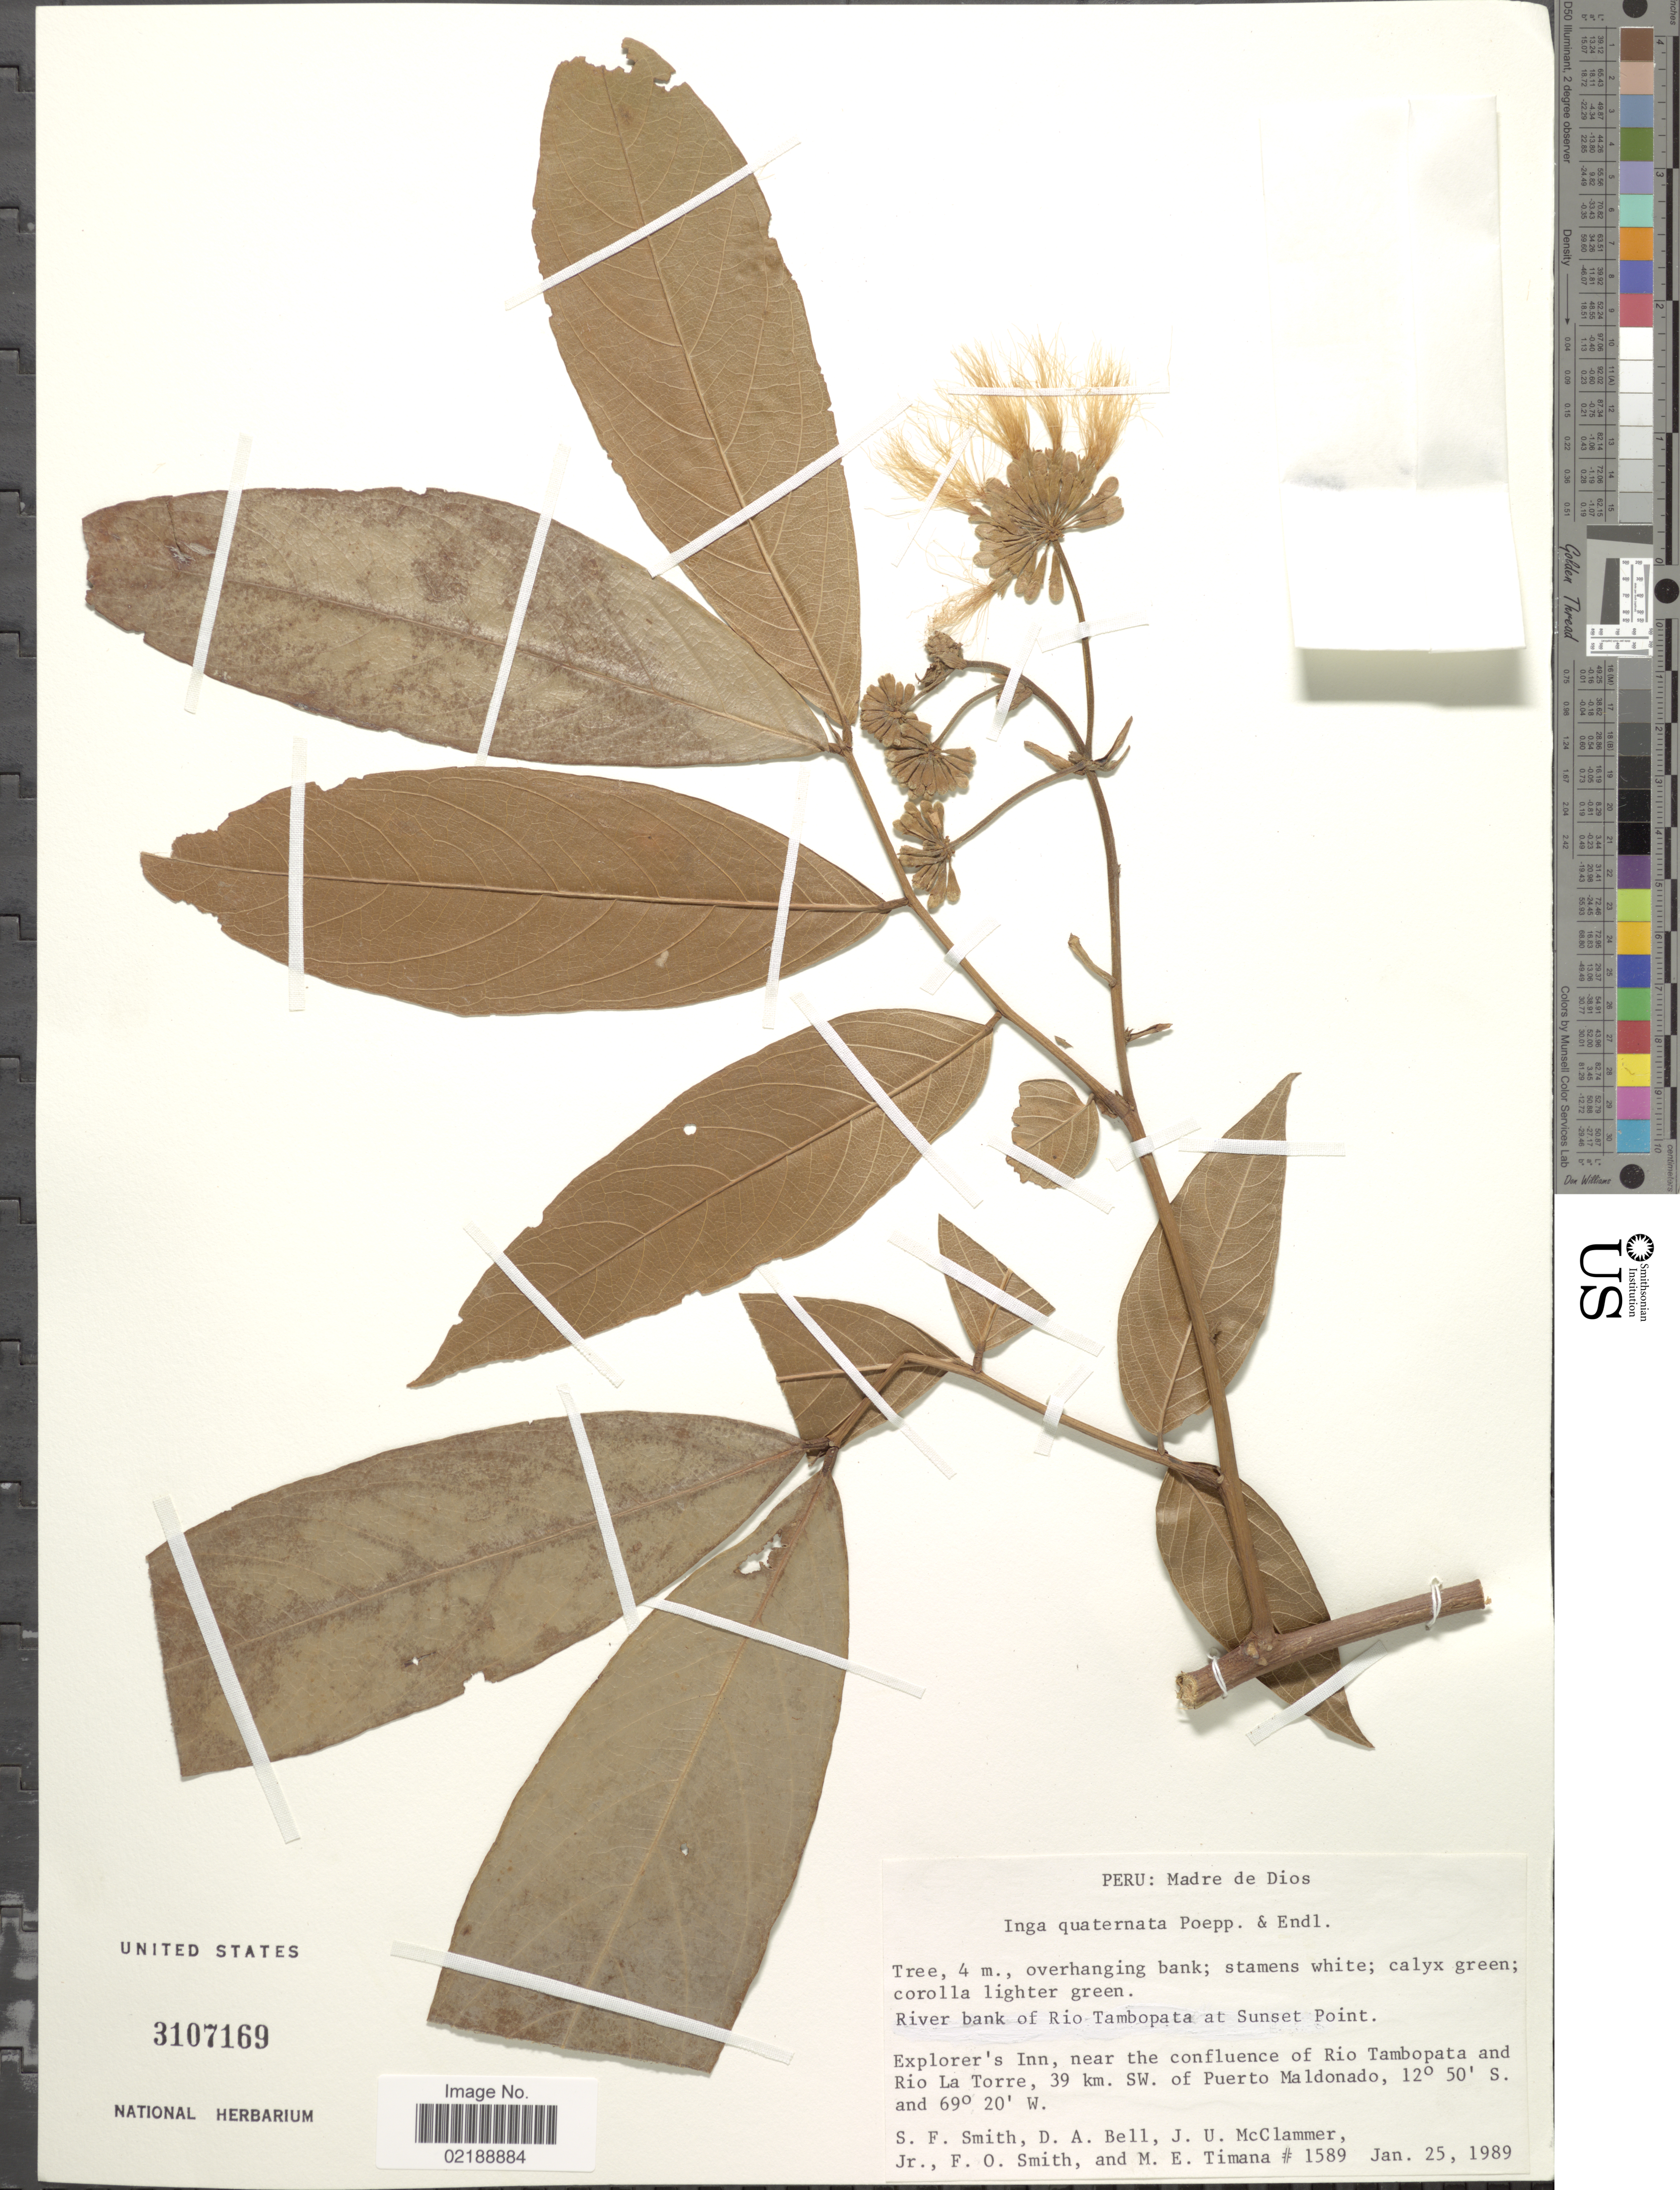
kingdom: Plantae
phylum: Tracheophyta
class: Magnoliopsida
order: Fabales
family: Fabaceae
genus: Inga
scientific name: Inga nobilis subsp. quaternata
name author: (Poepp. & Endl.) T.D. Penn.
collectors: S.F. Smith, D. A. Bell, J. McClammer Jr. & F. Smith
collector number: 1589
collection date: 1989-01-25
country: Peru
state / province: Madre de Dios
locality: River bank of Rio Tambopata at Sunset Point, Explorer's Inn, near the confluence of Rio Tambopata and Roo La Torre, 39 km SW of Puerto Maldonado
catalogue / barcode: US 3107169